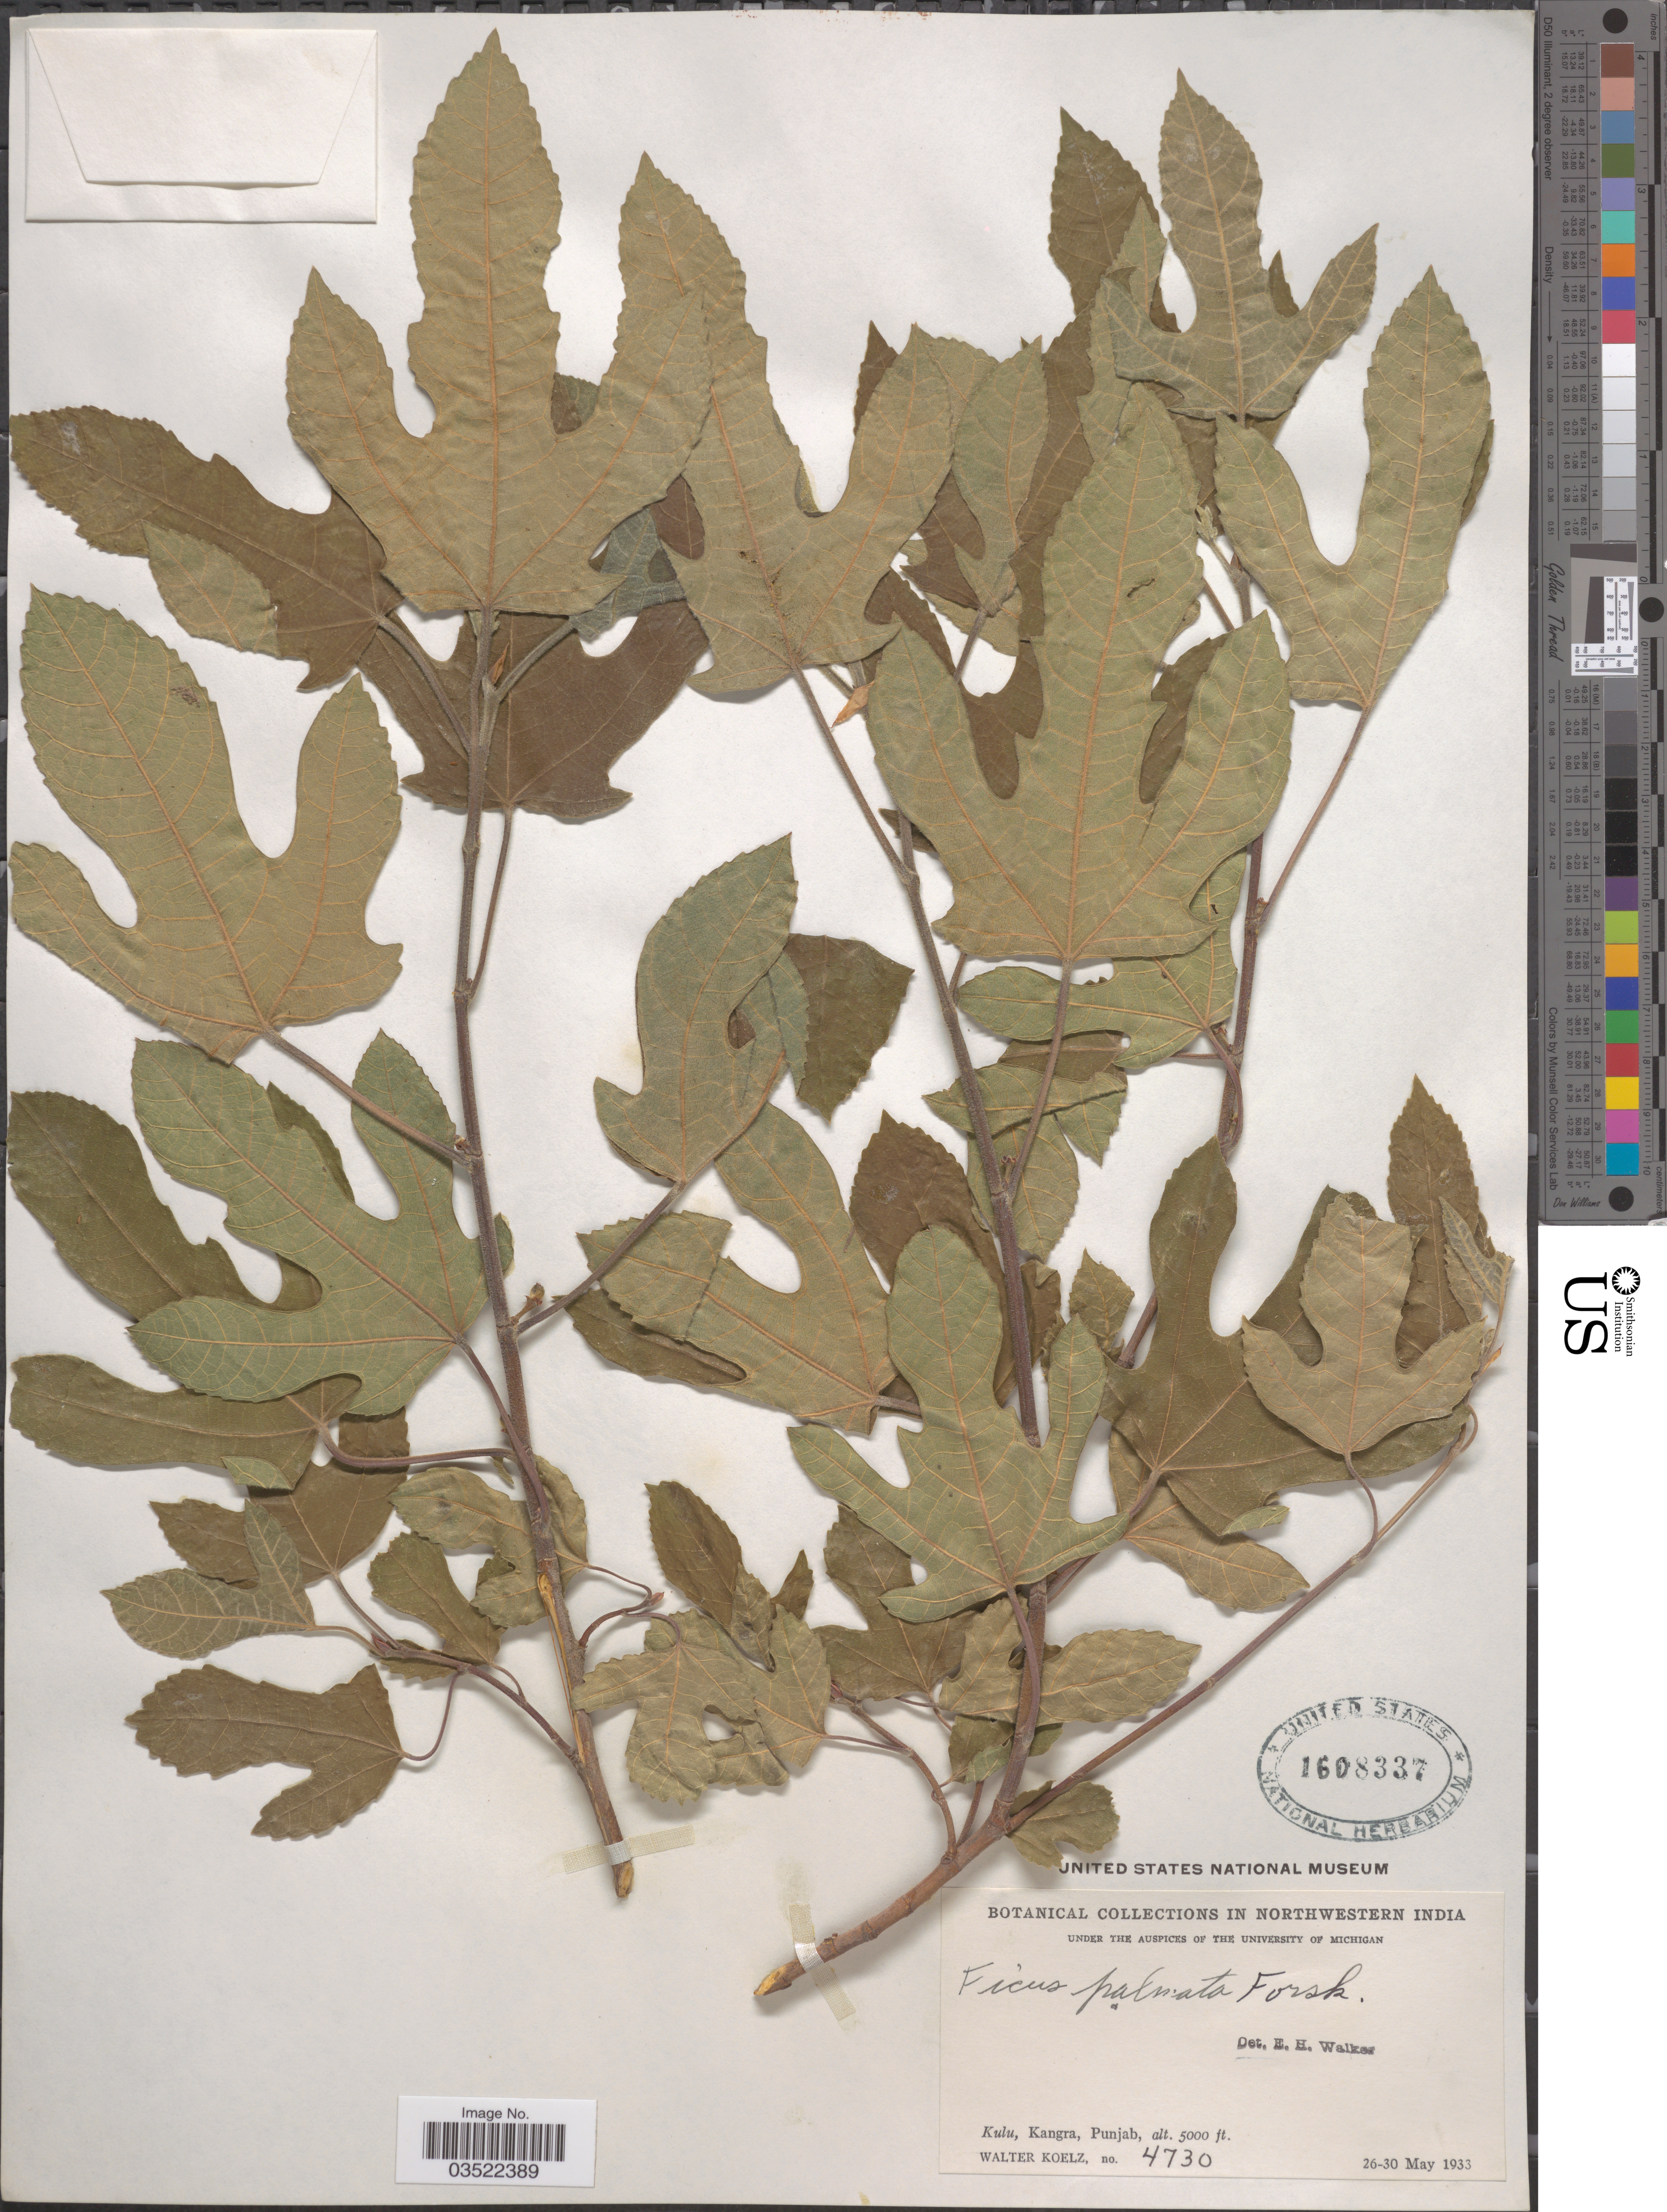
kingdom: Plantae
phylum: Tracheophyta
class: Magnoliopsida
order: Rosales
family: Moraceae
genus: Ficus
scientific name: Ficus palmata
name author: Forssk.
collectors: W. N. Koelz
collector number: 4730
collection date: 1933-05-26/1933-05-30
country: India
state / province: Punjab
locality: Northwestern India. Kulu, Kangra.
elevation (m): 1524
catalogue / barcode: US 1608337